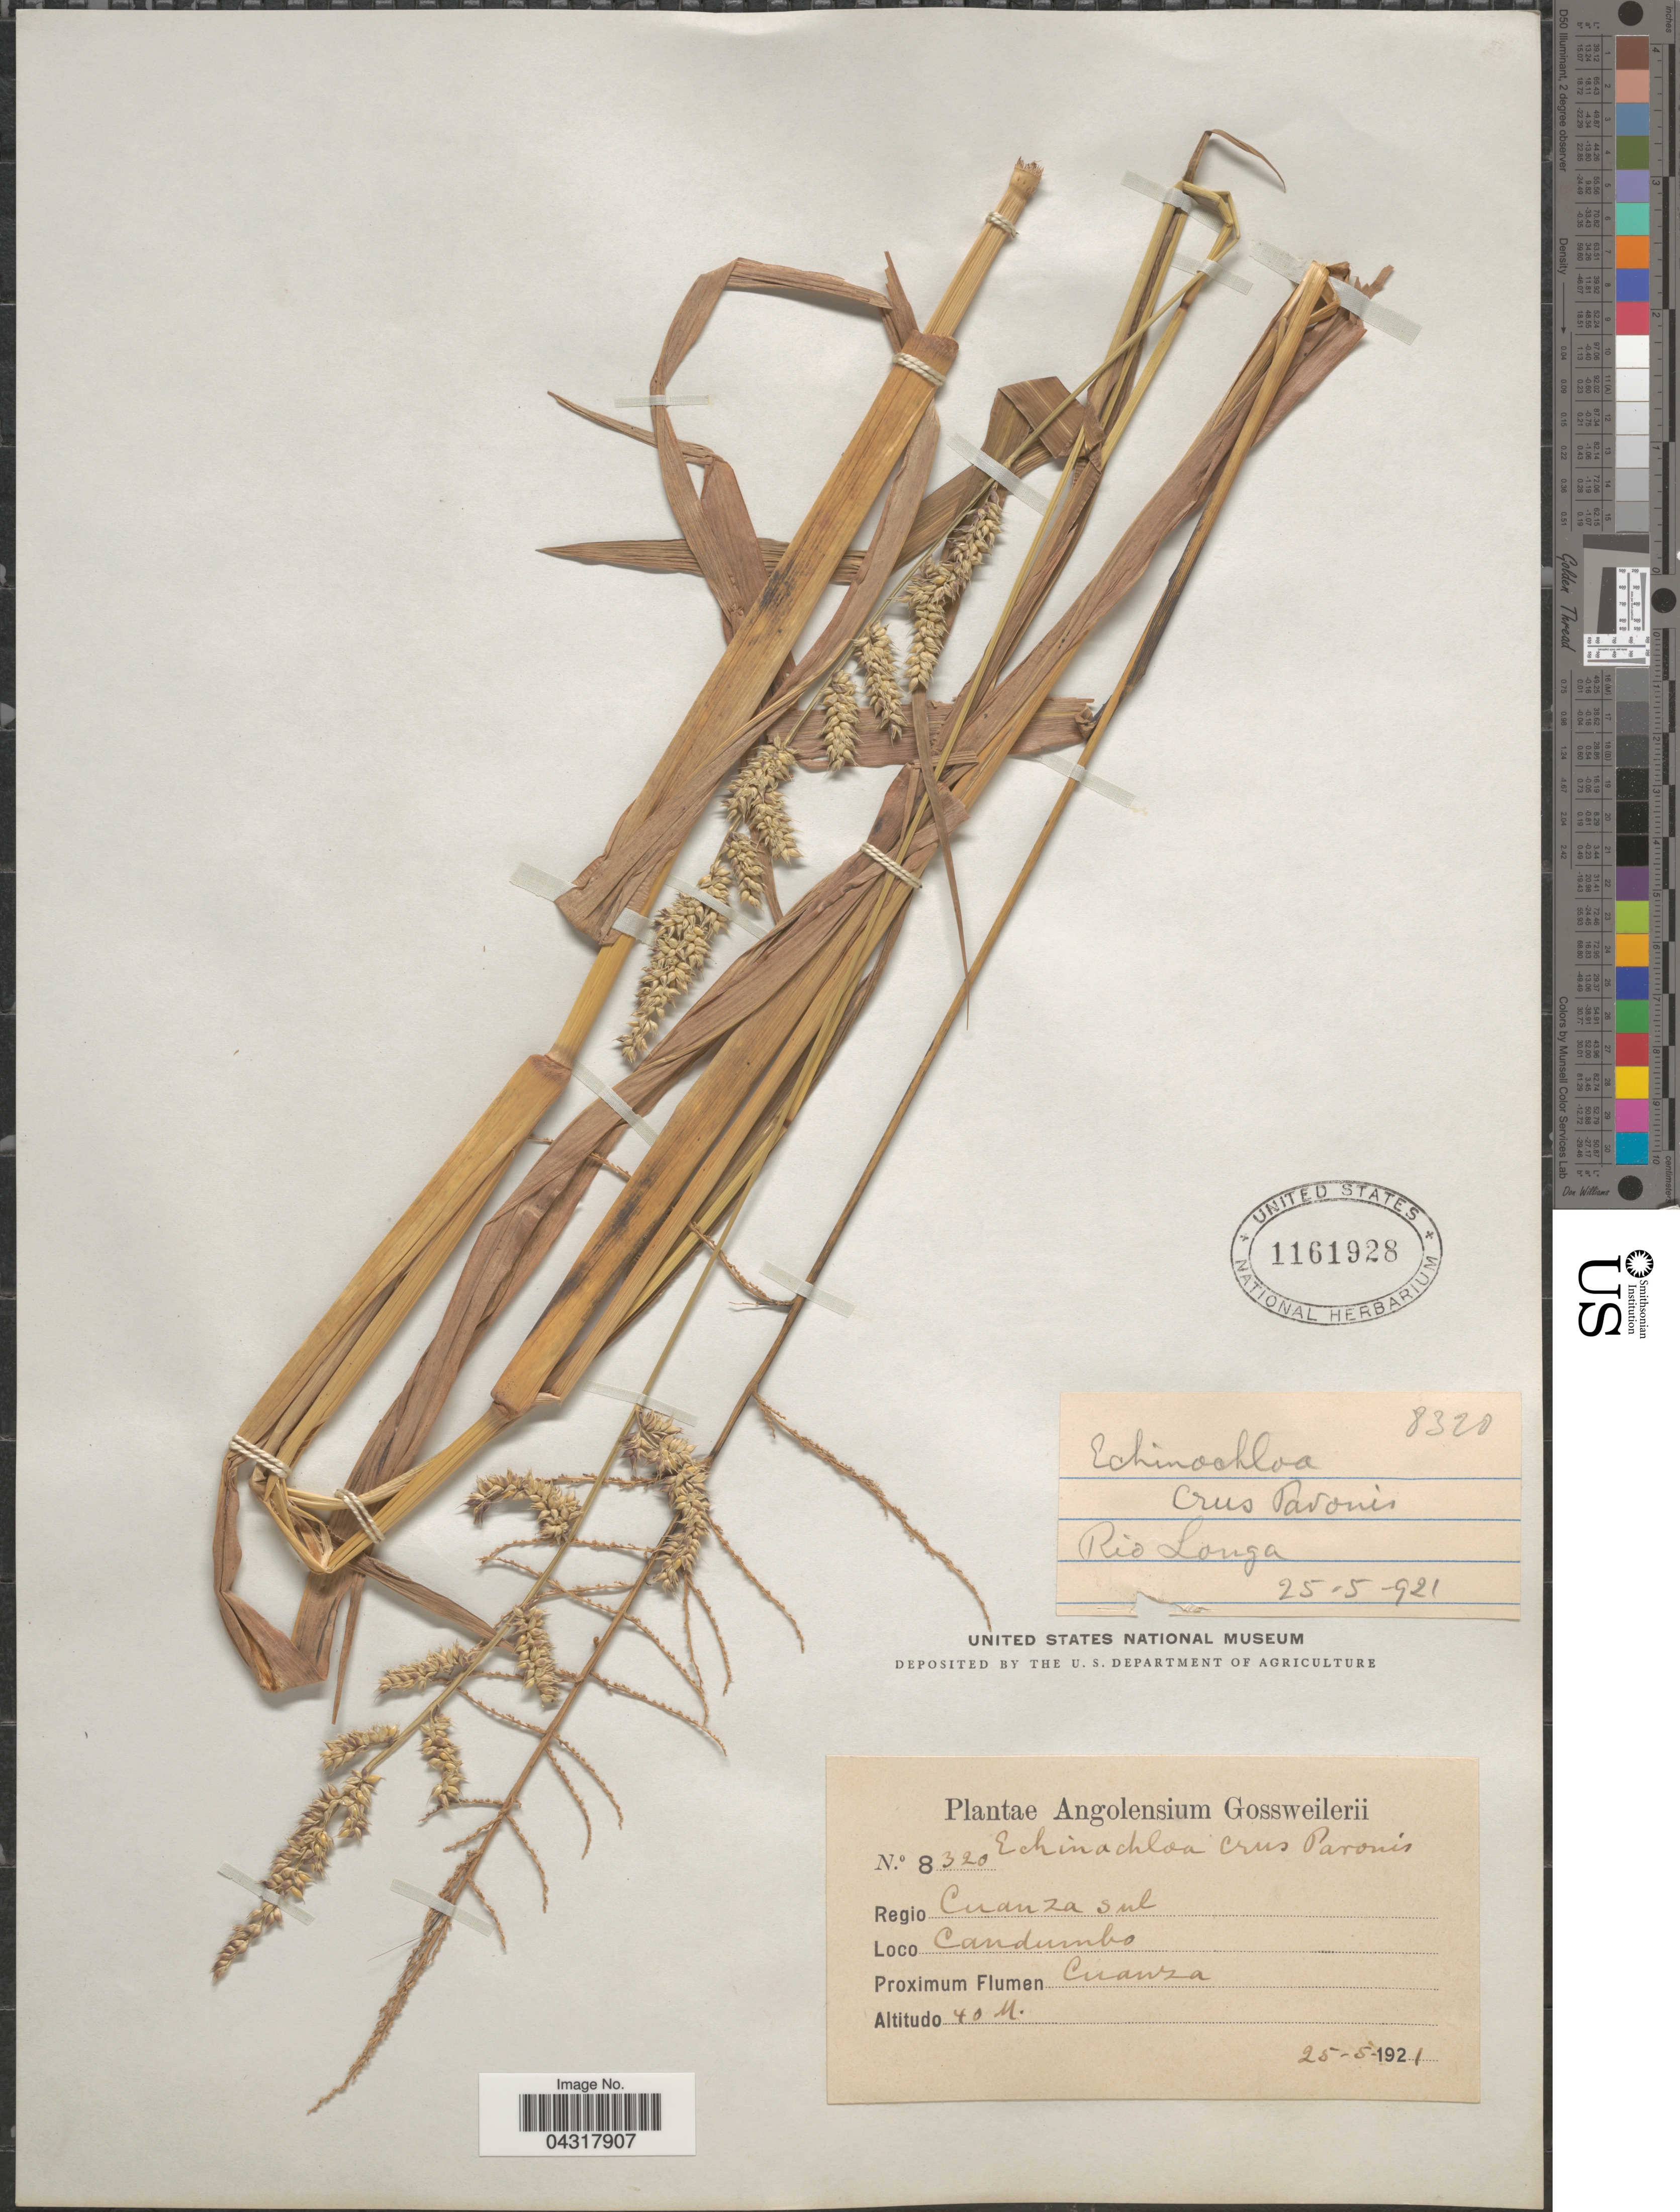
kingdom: Plantae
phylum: Tracheophyta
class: Liliopsida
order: Poales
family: Poaceae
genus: Echinochloa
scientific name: Echinochloa crus-pavonis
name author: (Kunth) Schult.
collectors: -. Gossweiler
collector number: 8320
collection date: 1921-05-25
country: Angola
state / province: Cuanza Sul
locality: Regio Cuanza Sul. Candumbo. Proximum Flumen Cuanza. Rio Longa.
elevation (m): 40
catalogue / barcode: US 1161928